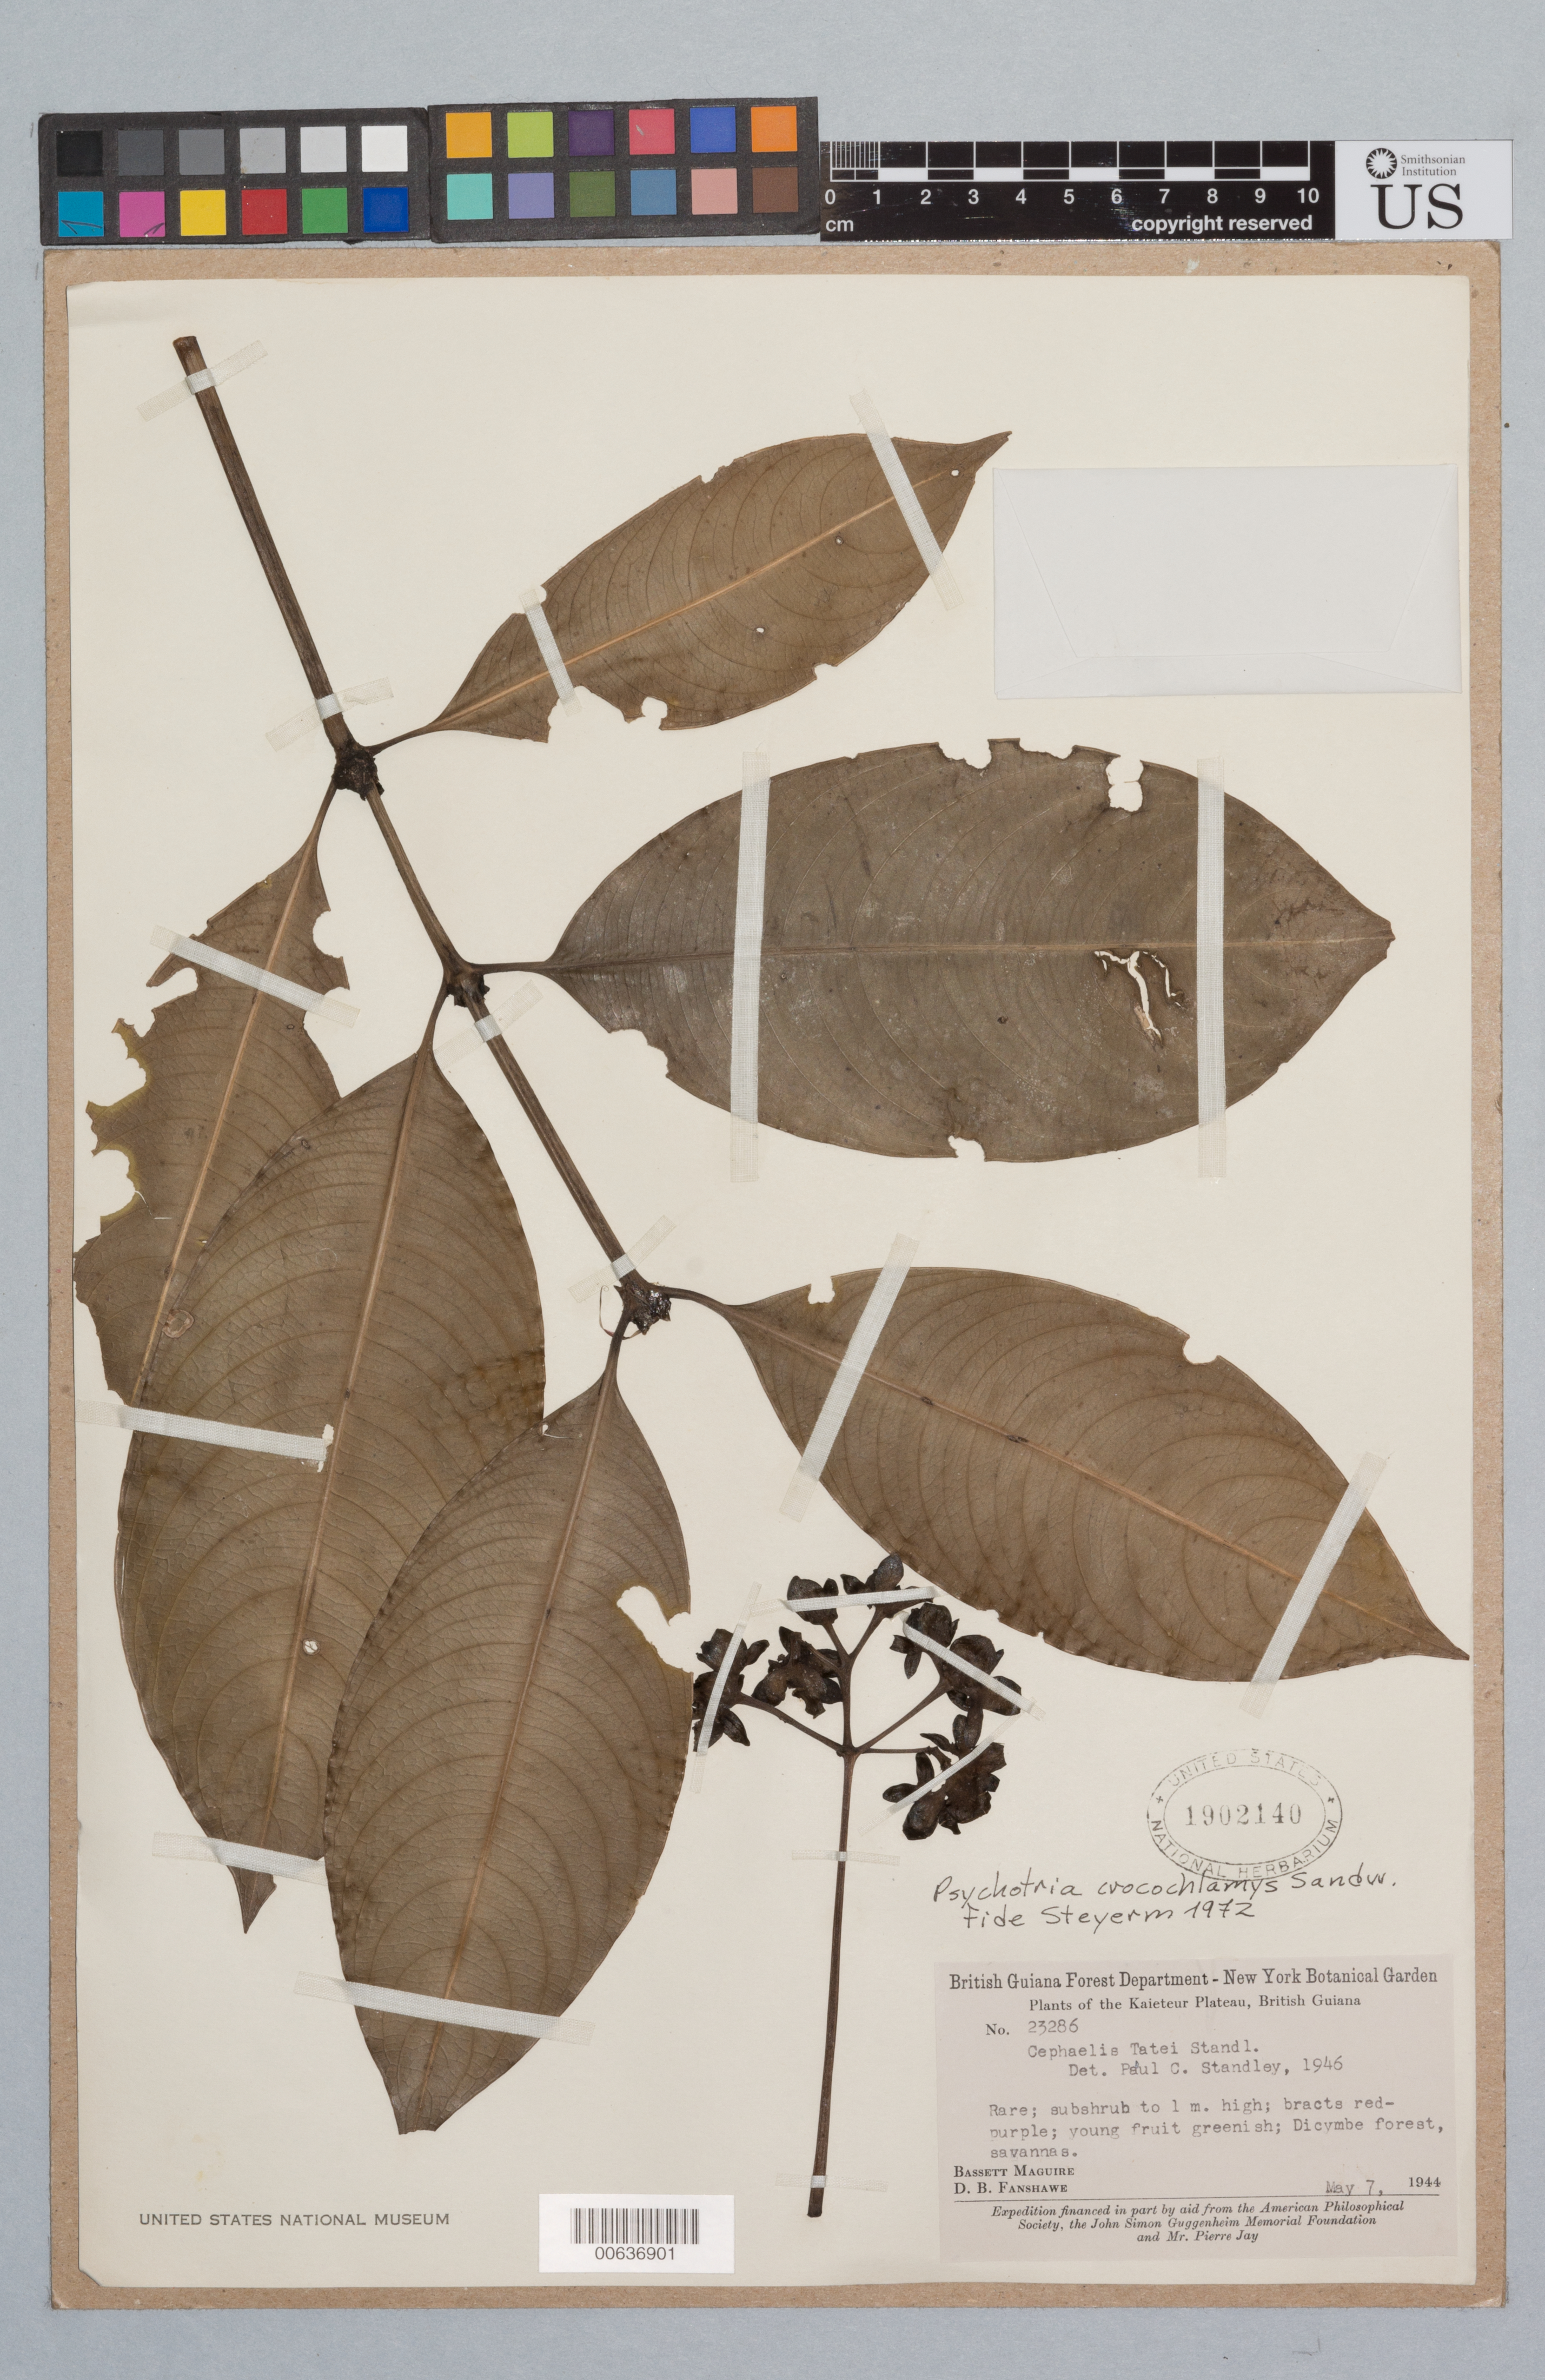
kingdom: Plantae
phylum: Tracheophyta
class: Magnoliopsida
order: Gentianales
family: Rubiaceae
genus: Palicourea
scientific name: Palicourea crocochlamys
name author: (Sandw.) Delprete & J.H. Kirkbr.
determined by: Kirkbride, J. H., Jr.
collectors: B. Maguire & D. B. Fanshawe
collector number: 23286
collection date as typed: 7-May-44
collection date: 1944-05-07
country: Guyana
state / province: Potaro-Siparuni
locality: Kaieteur Plateau, Potaro River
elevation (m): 427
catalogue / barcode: US 1902140